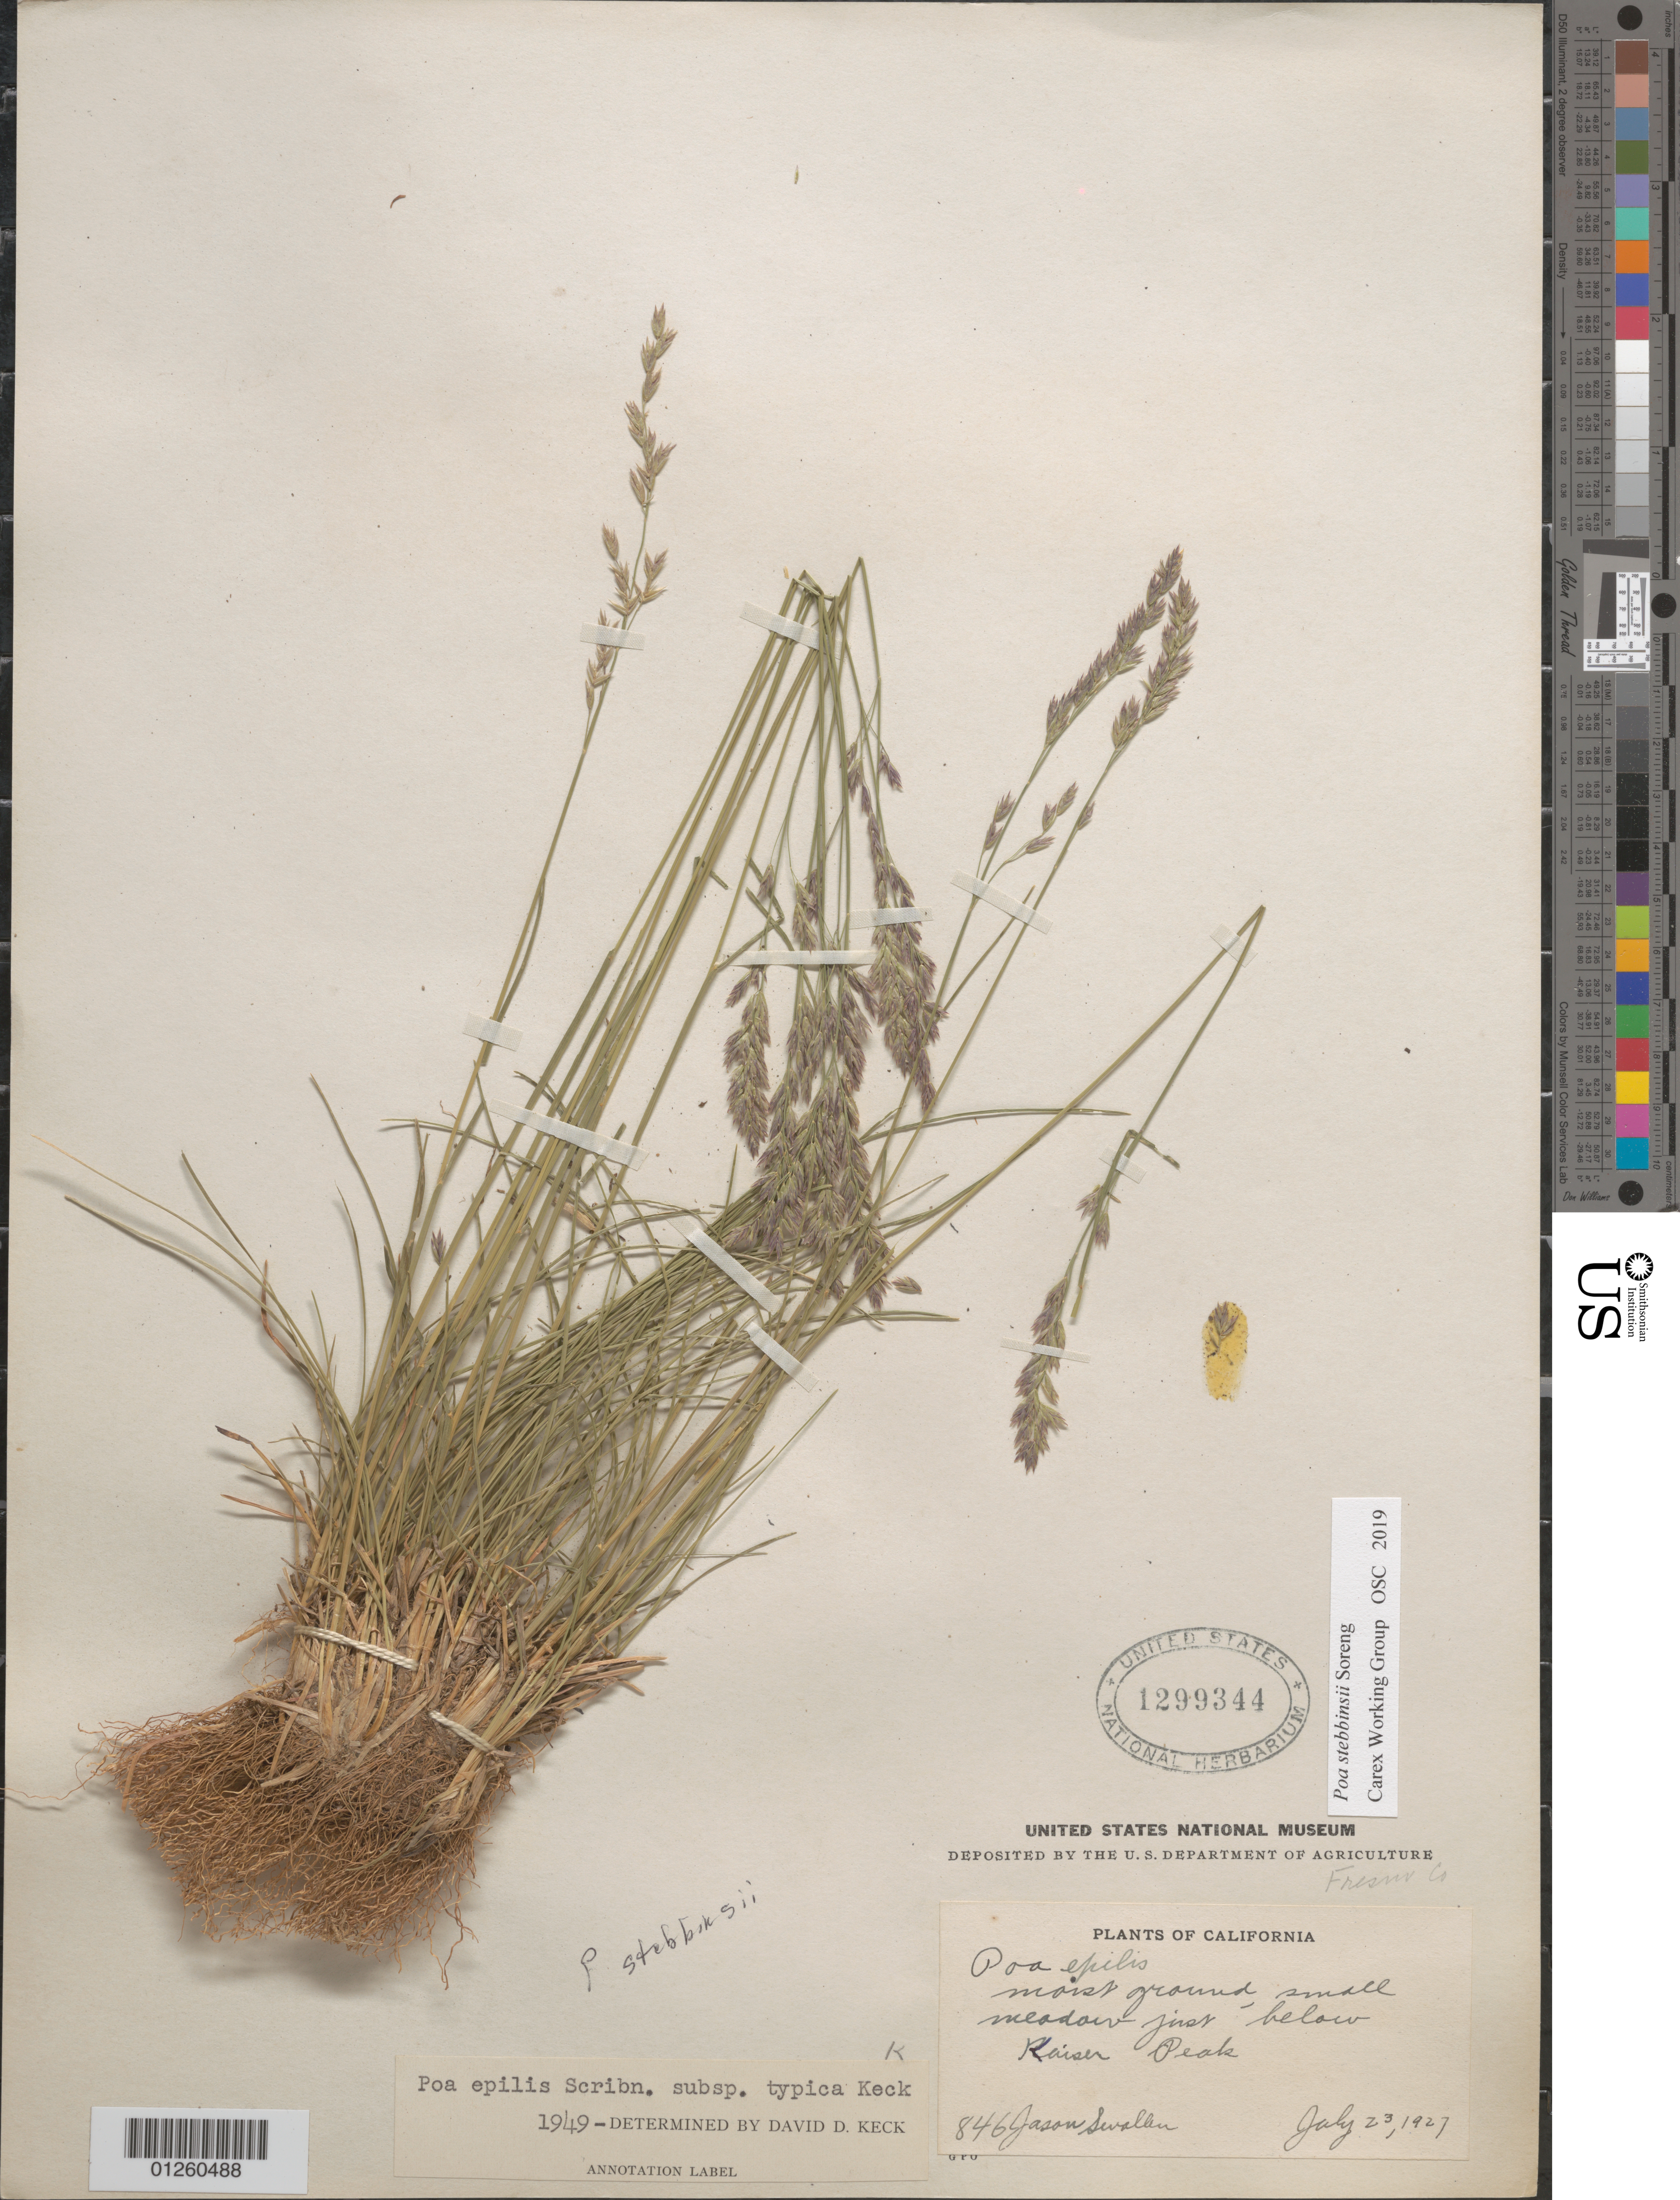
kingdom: Plantae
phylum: Tracheophyta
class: Liliopsida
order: Poales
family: Poaceae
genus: Poa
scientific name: Poa stebbinsii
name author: Soreng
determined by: Soreng, Robert J., Research Associate (BOT), Smithsonian Institution - National Museum of Natural History (UNITED STATES)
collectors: J. Swallen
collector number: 846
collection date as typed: July 23, 1927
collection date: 1927-07-23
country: United States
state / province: California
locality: small meadow just bellow Kaiser Peak.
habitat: moist ground, small meadow.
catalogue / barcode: US 1299344